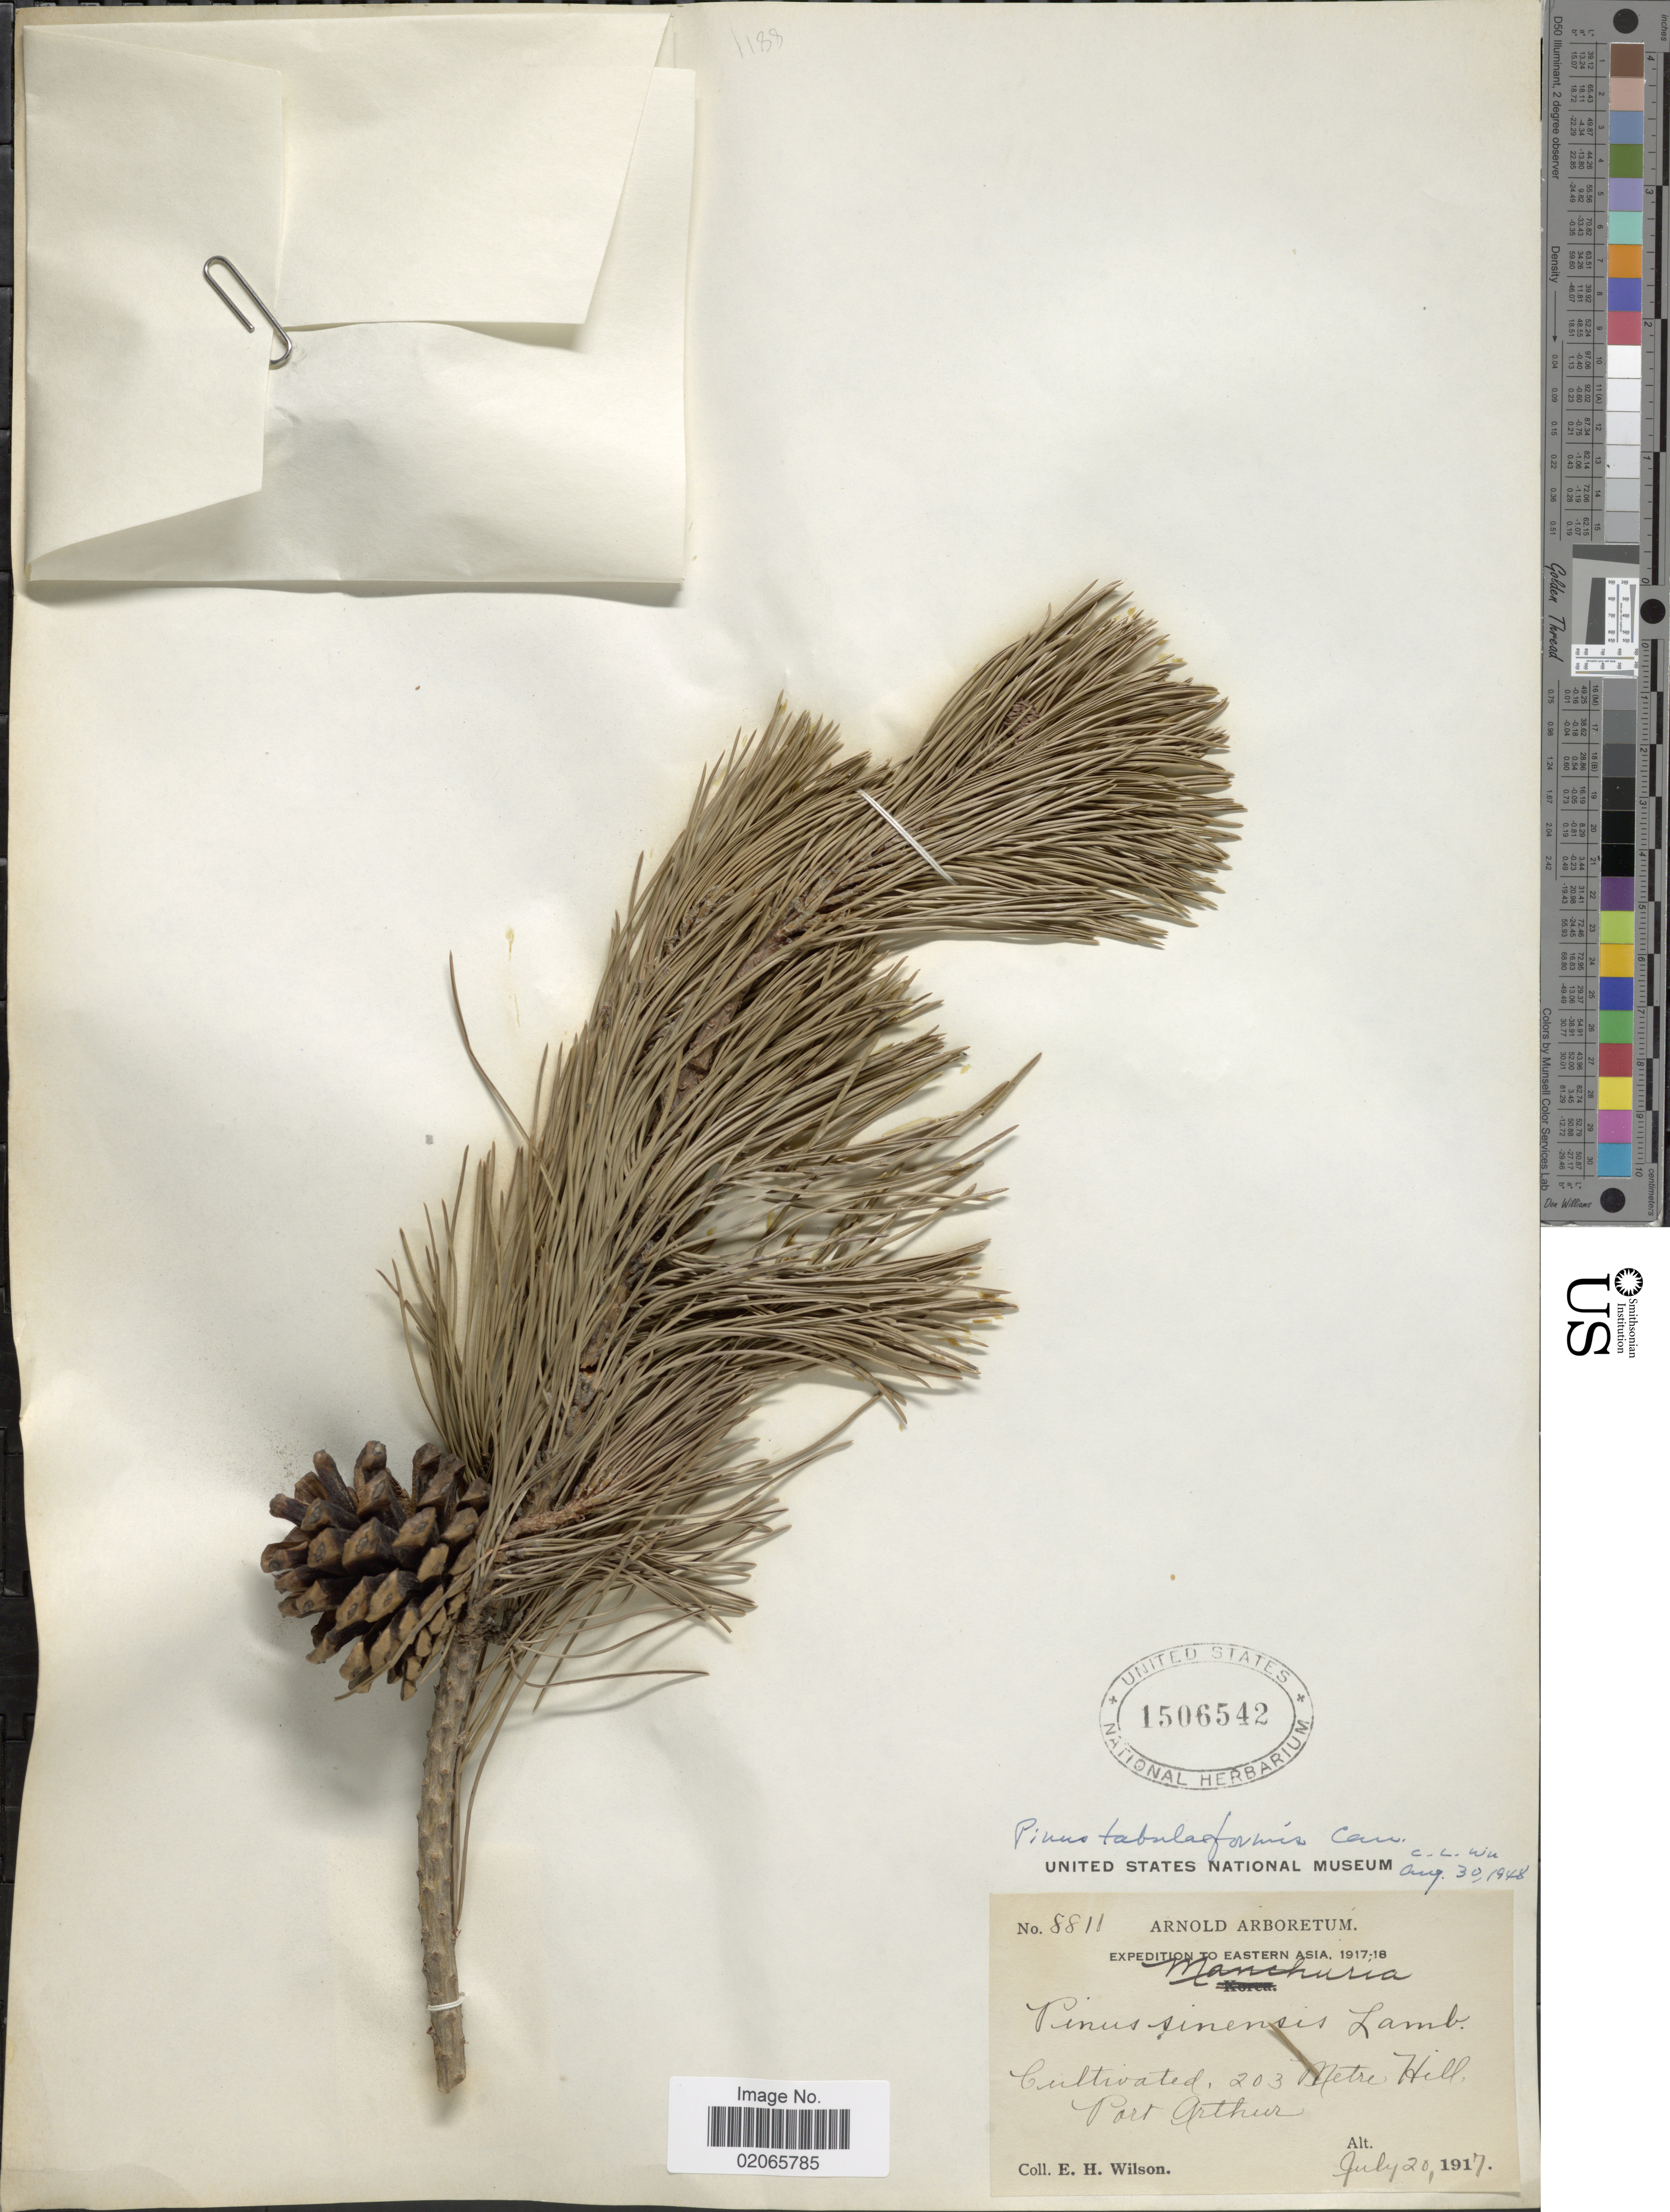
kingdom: Plantae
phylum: Tracheophyta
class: Pinopsida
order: Pinales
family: Pinaceae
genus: Pinus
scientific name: Pinus tabuliformis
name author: Carrière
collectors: E. Wilson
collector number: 8811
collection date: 1917-07-20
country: China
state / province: Liaoning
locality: Eastern Asia, Manchuria, 203 Metre Hill, Port Arthur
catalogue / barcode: US 1506542